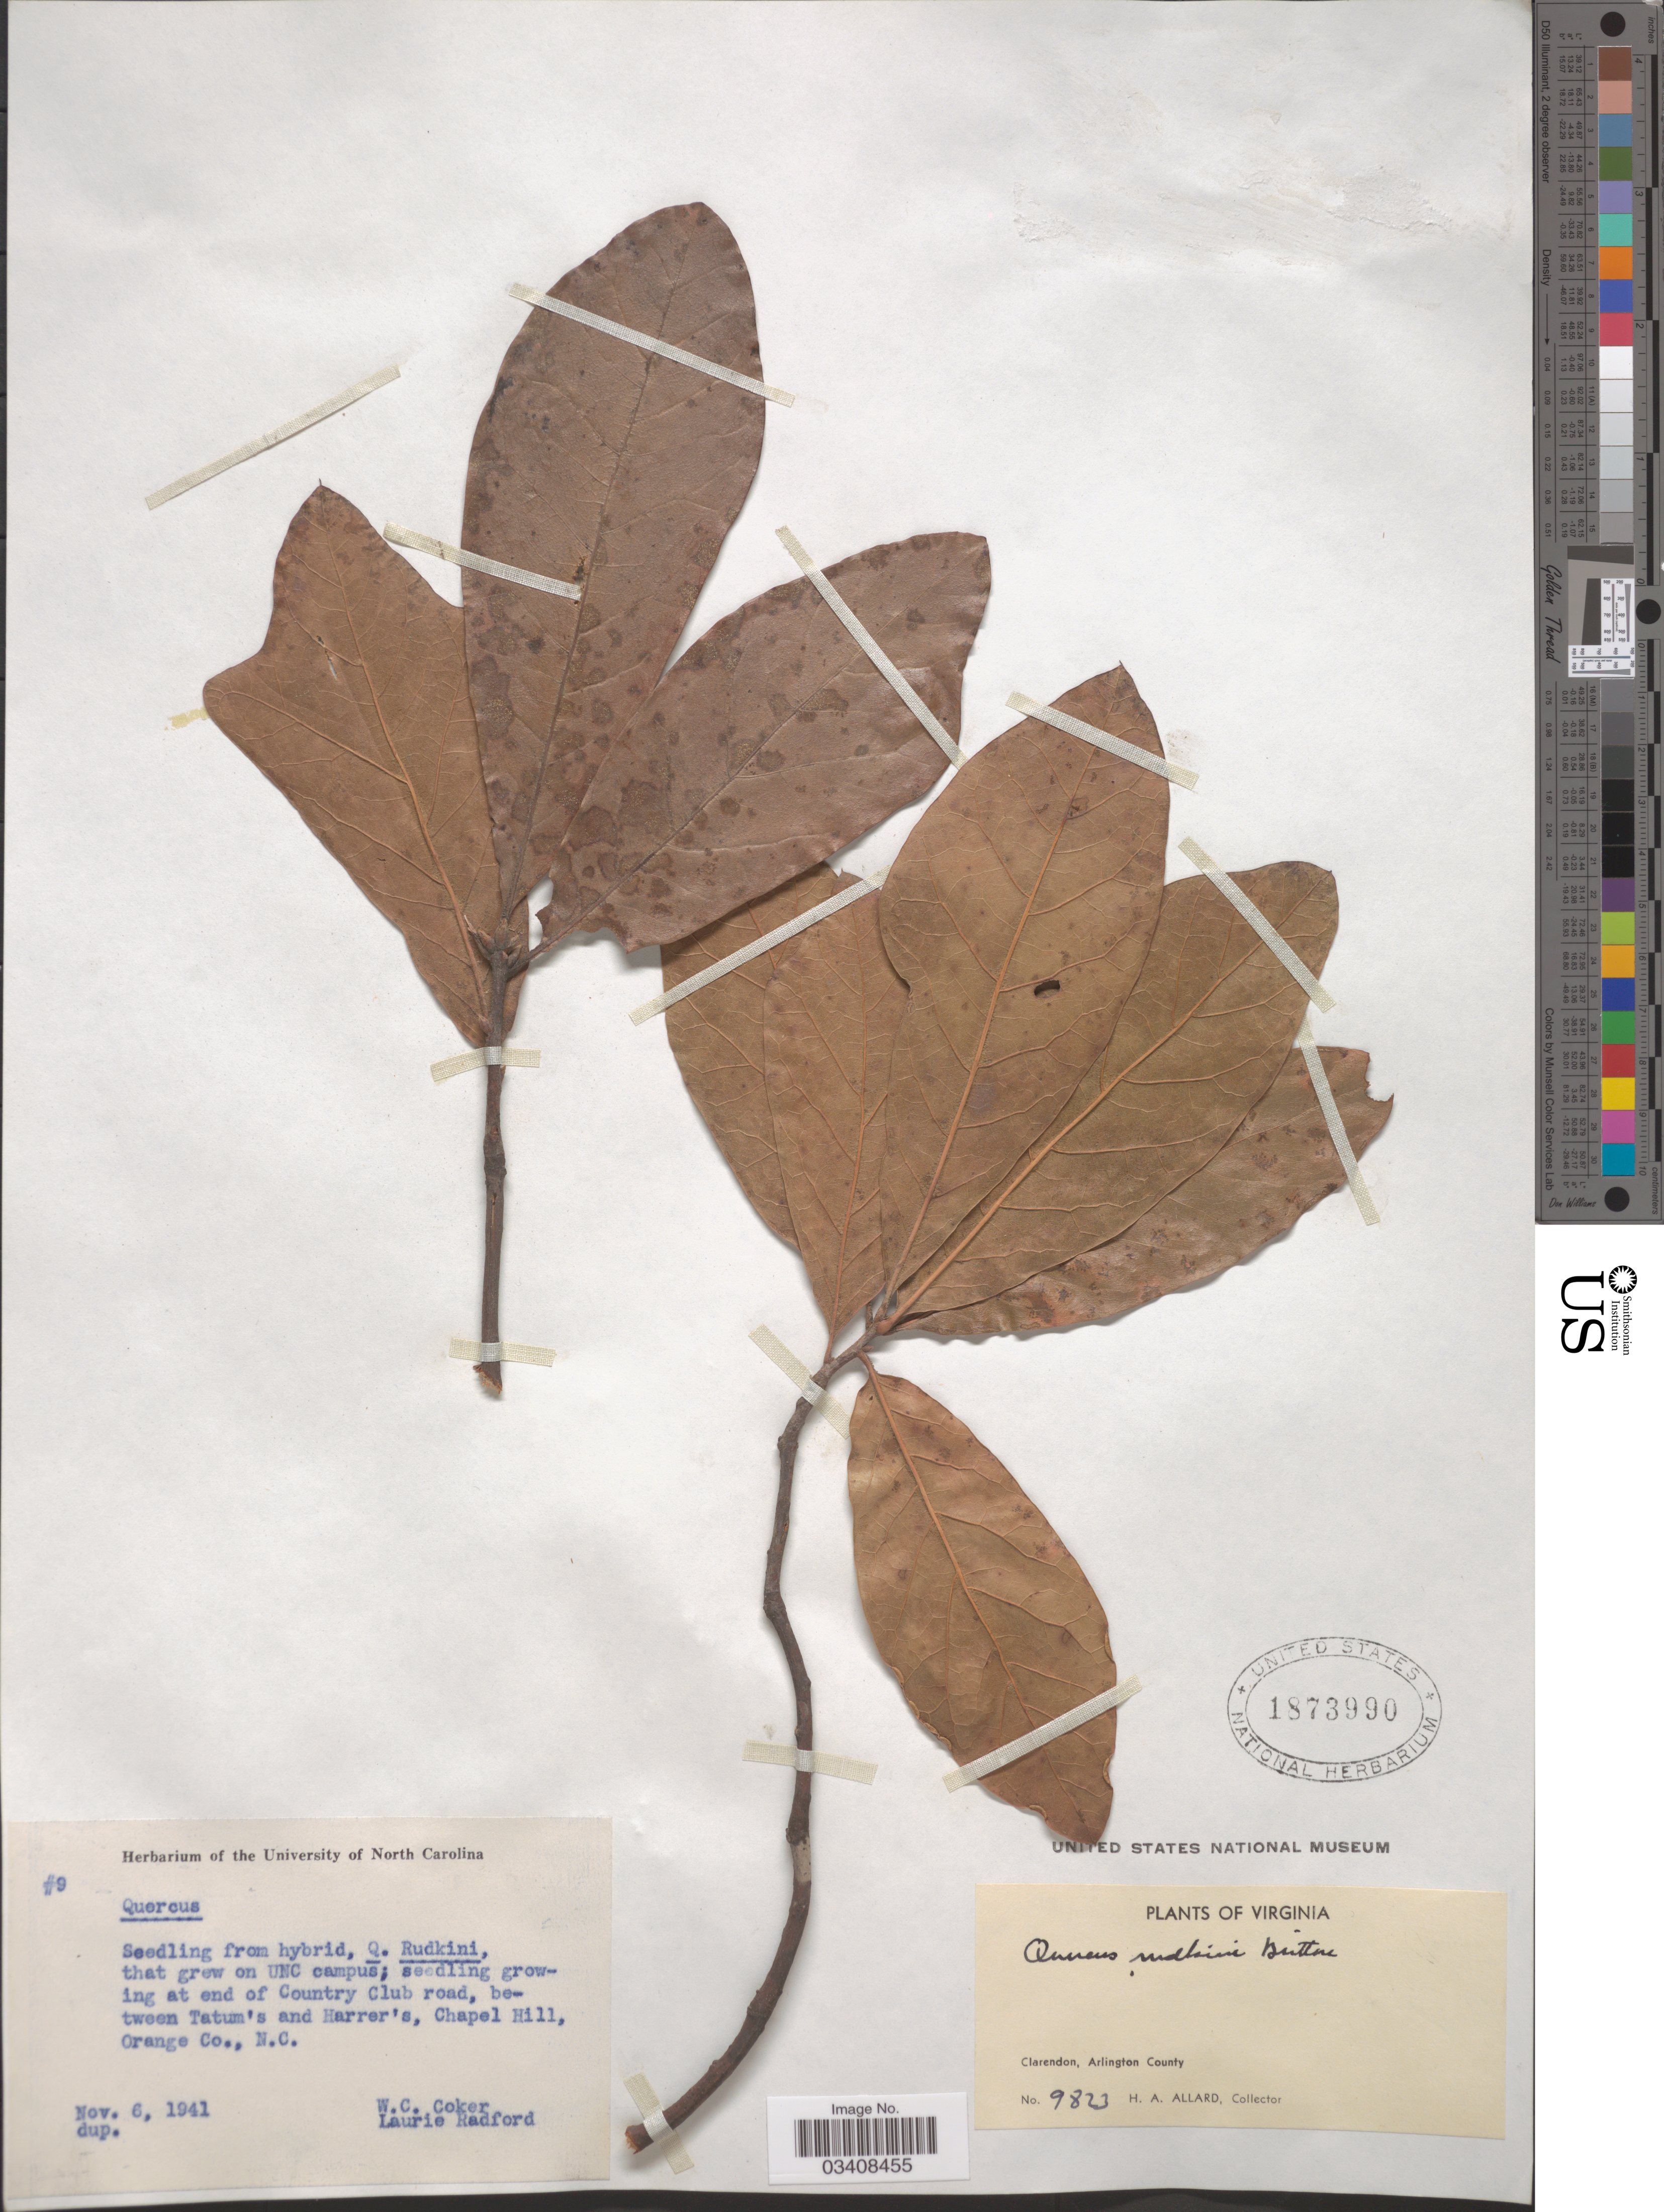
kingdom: Plantae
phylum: Tracheophyta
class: Magnoliopsida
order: Fagales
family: Fagaceae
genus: Quercus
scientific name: Quercus x runcinata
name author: (A. DC.) Engelm.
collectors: H. A. Allard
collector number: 9823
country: United States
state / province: Virginia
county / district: Arlington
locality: Clarendon, Arlington County.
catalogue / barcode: US 1873990-2